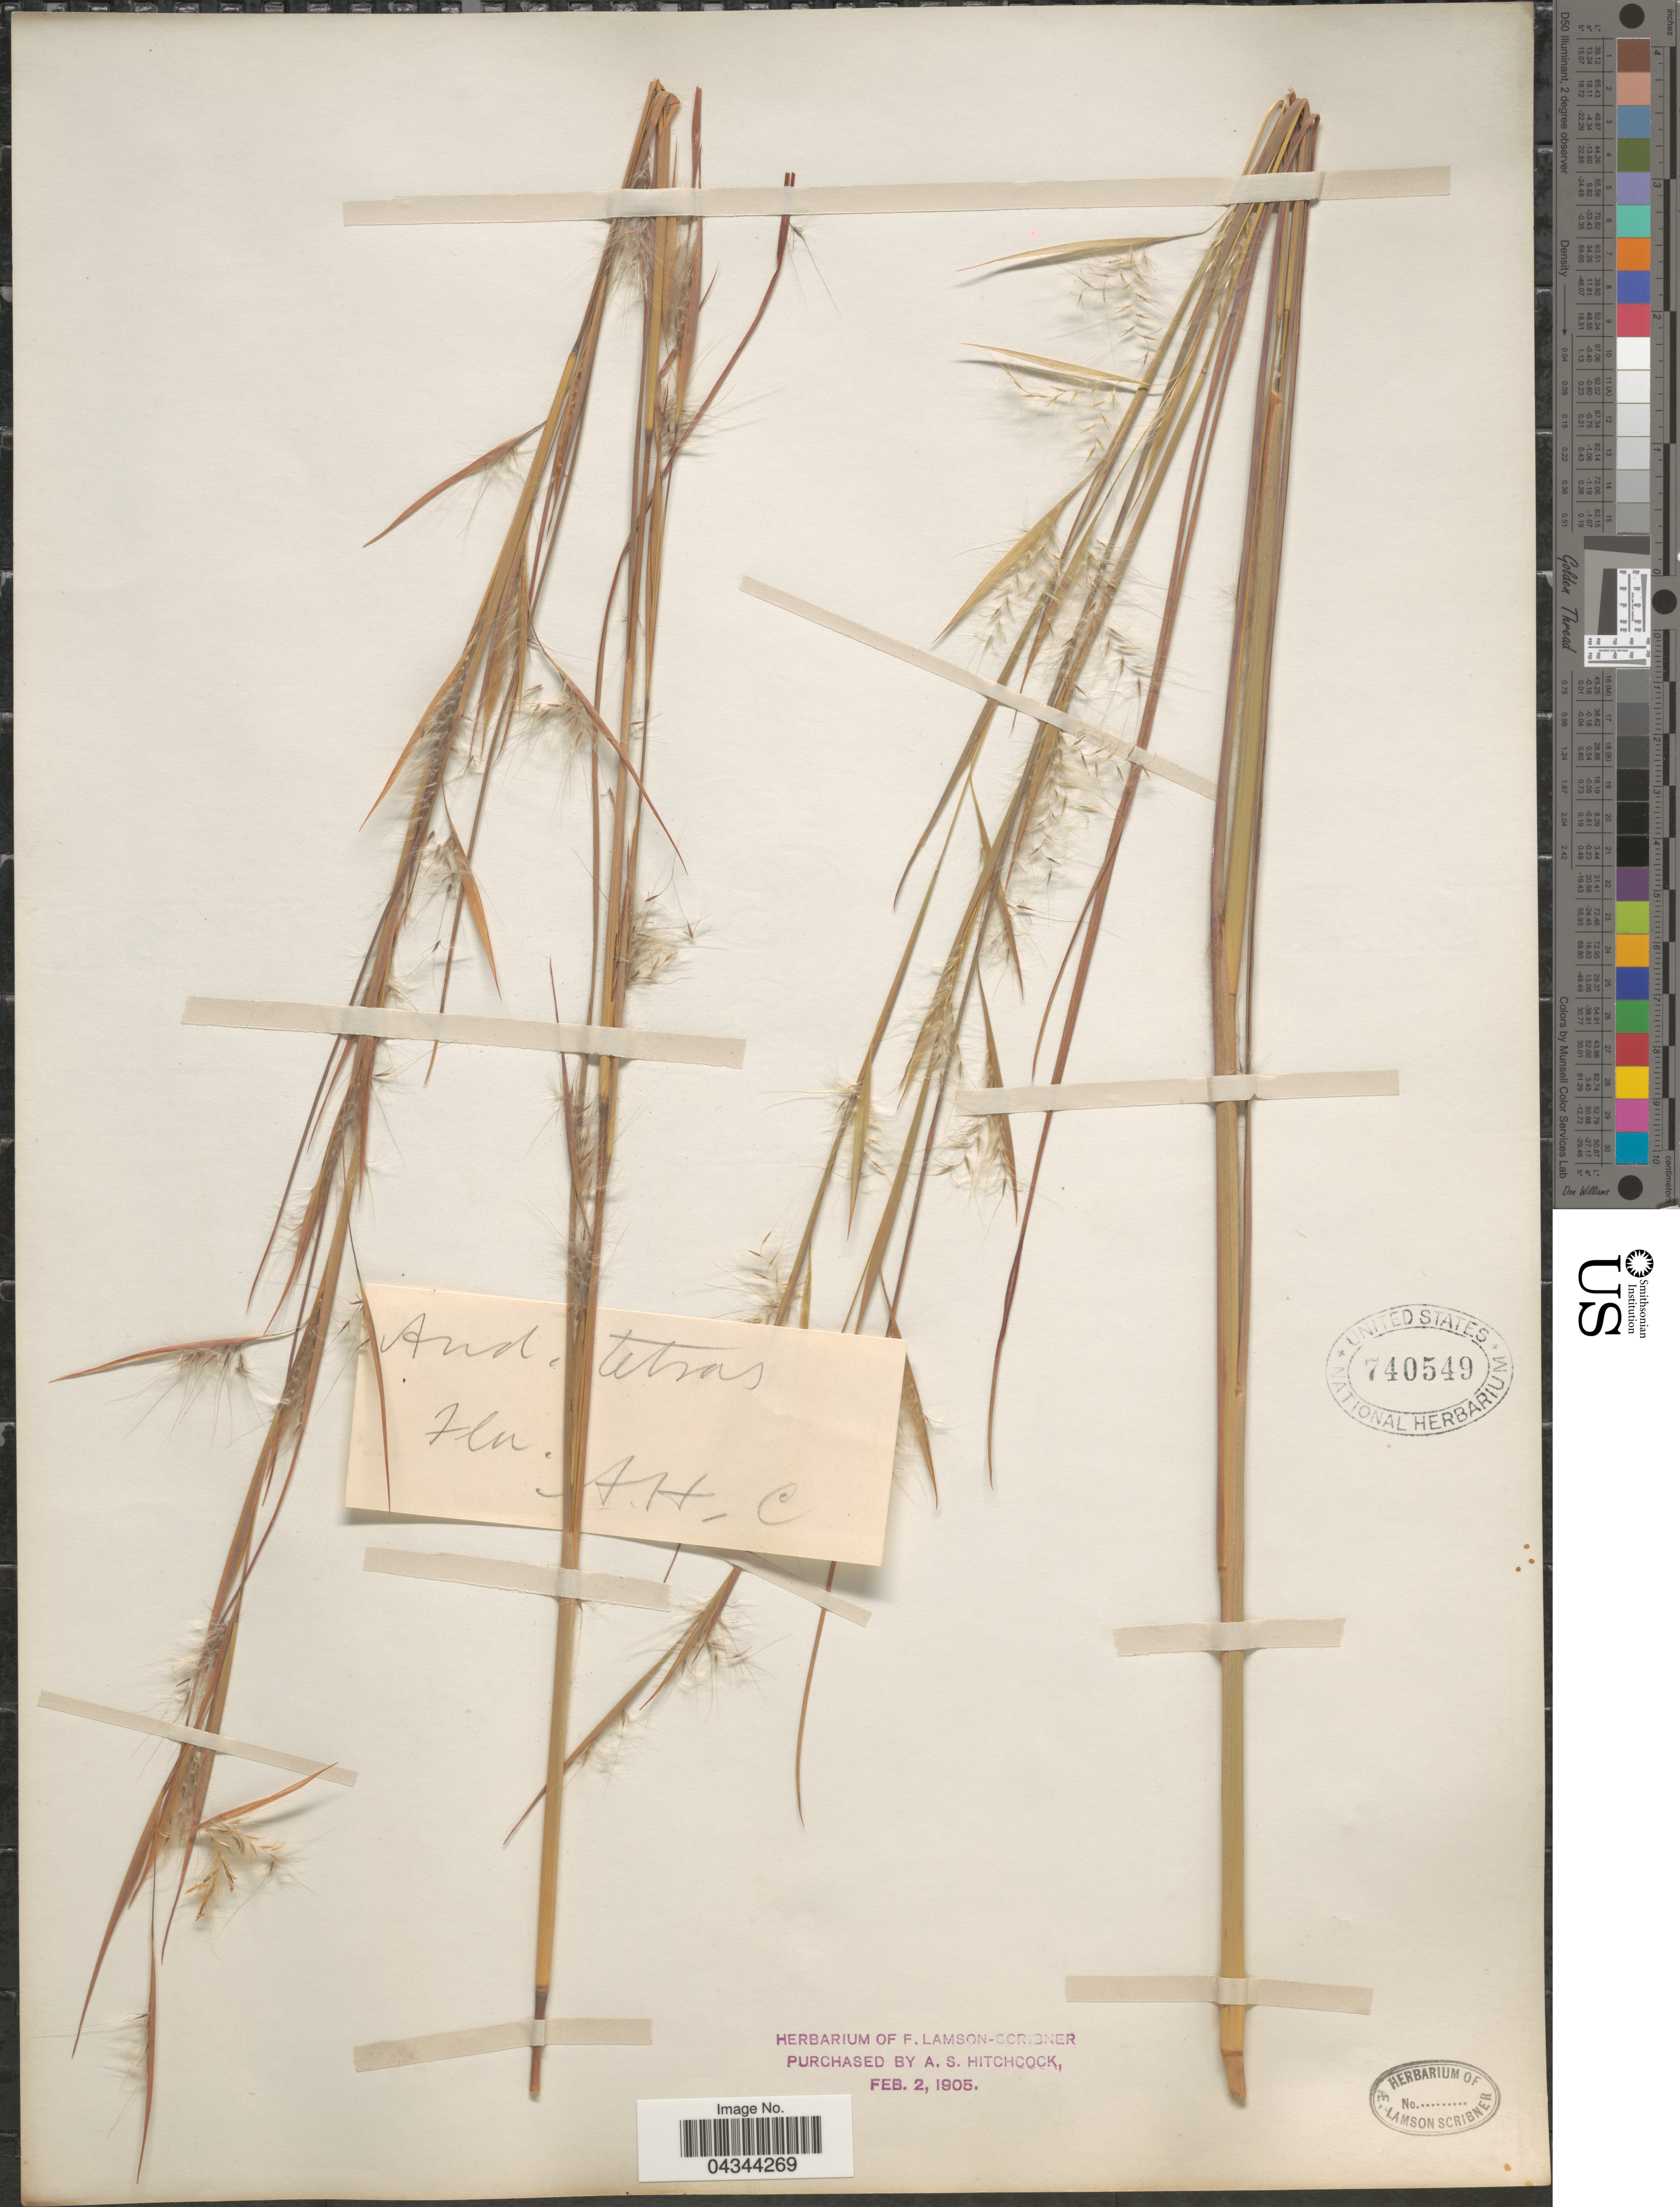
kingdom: Plantae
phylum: Tracheophyta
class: Liliopsida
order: Poales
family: Poaceae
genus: Andropogon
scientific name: Andropogon virginicus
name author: L.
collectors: A. H. C.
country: United States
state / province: Florida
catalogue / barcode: US 740549